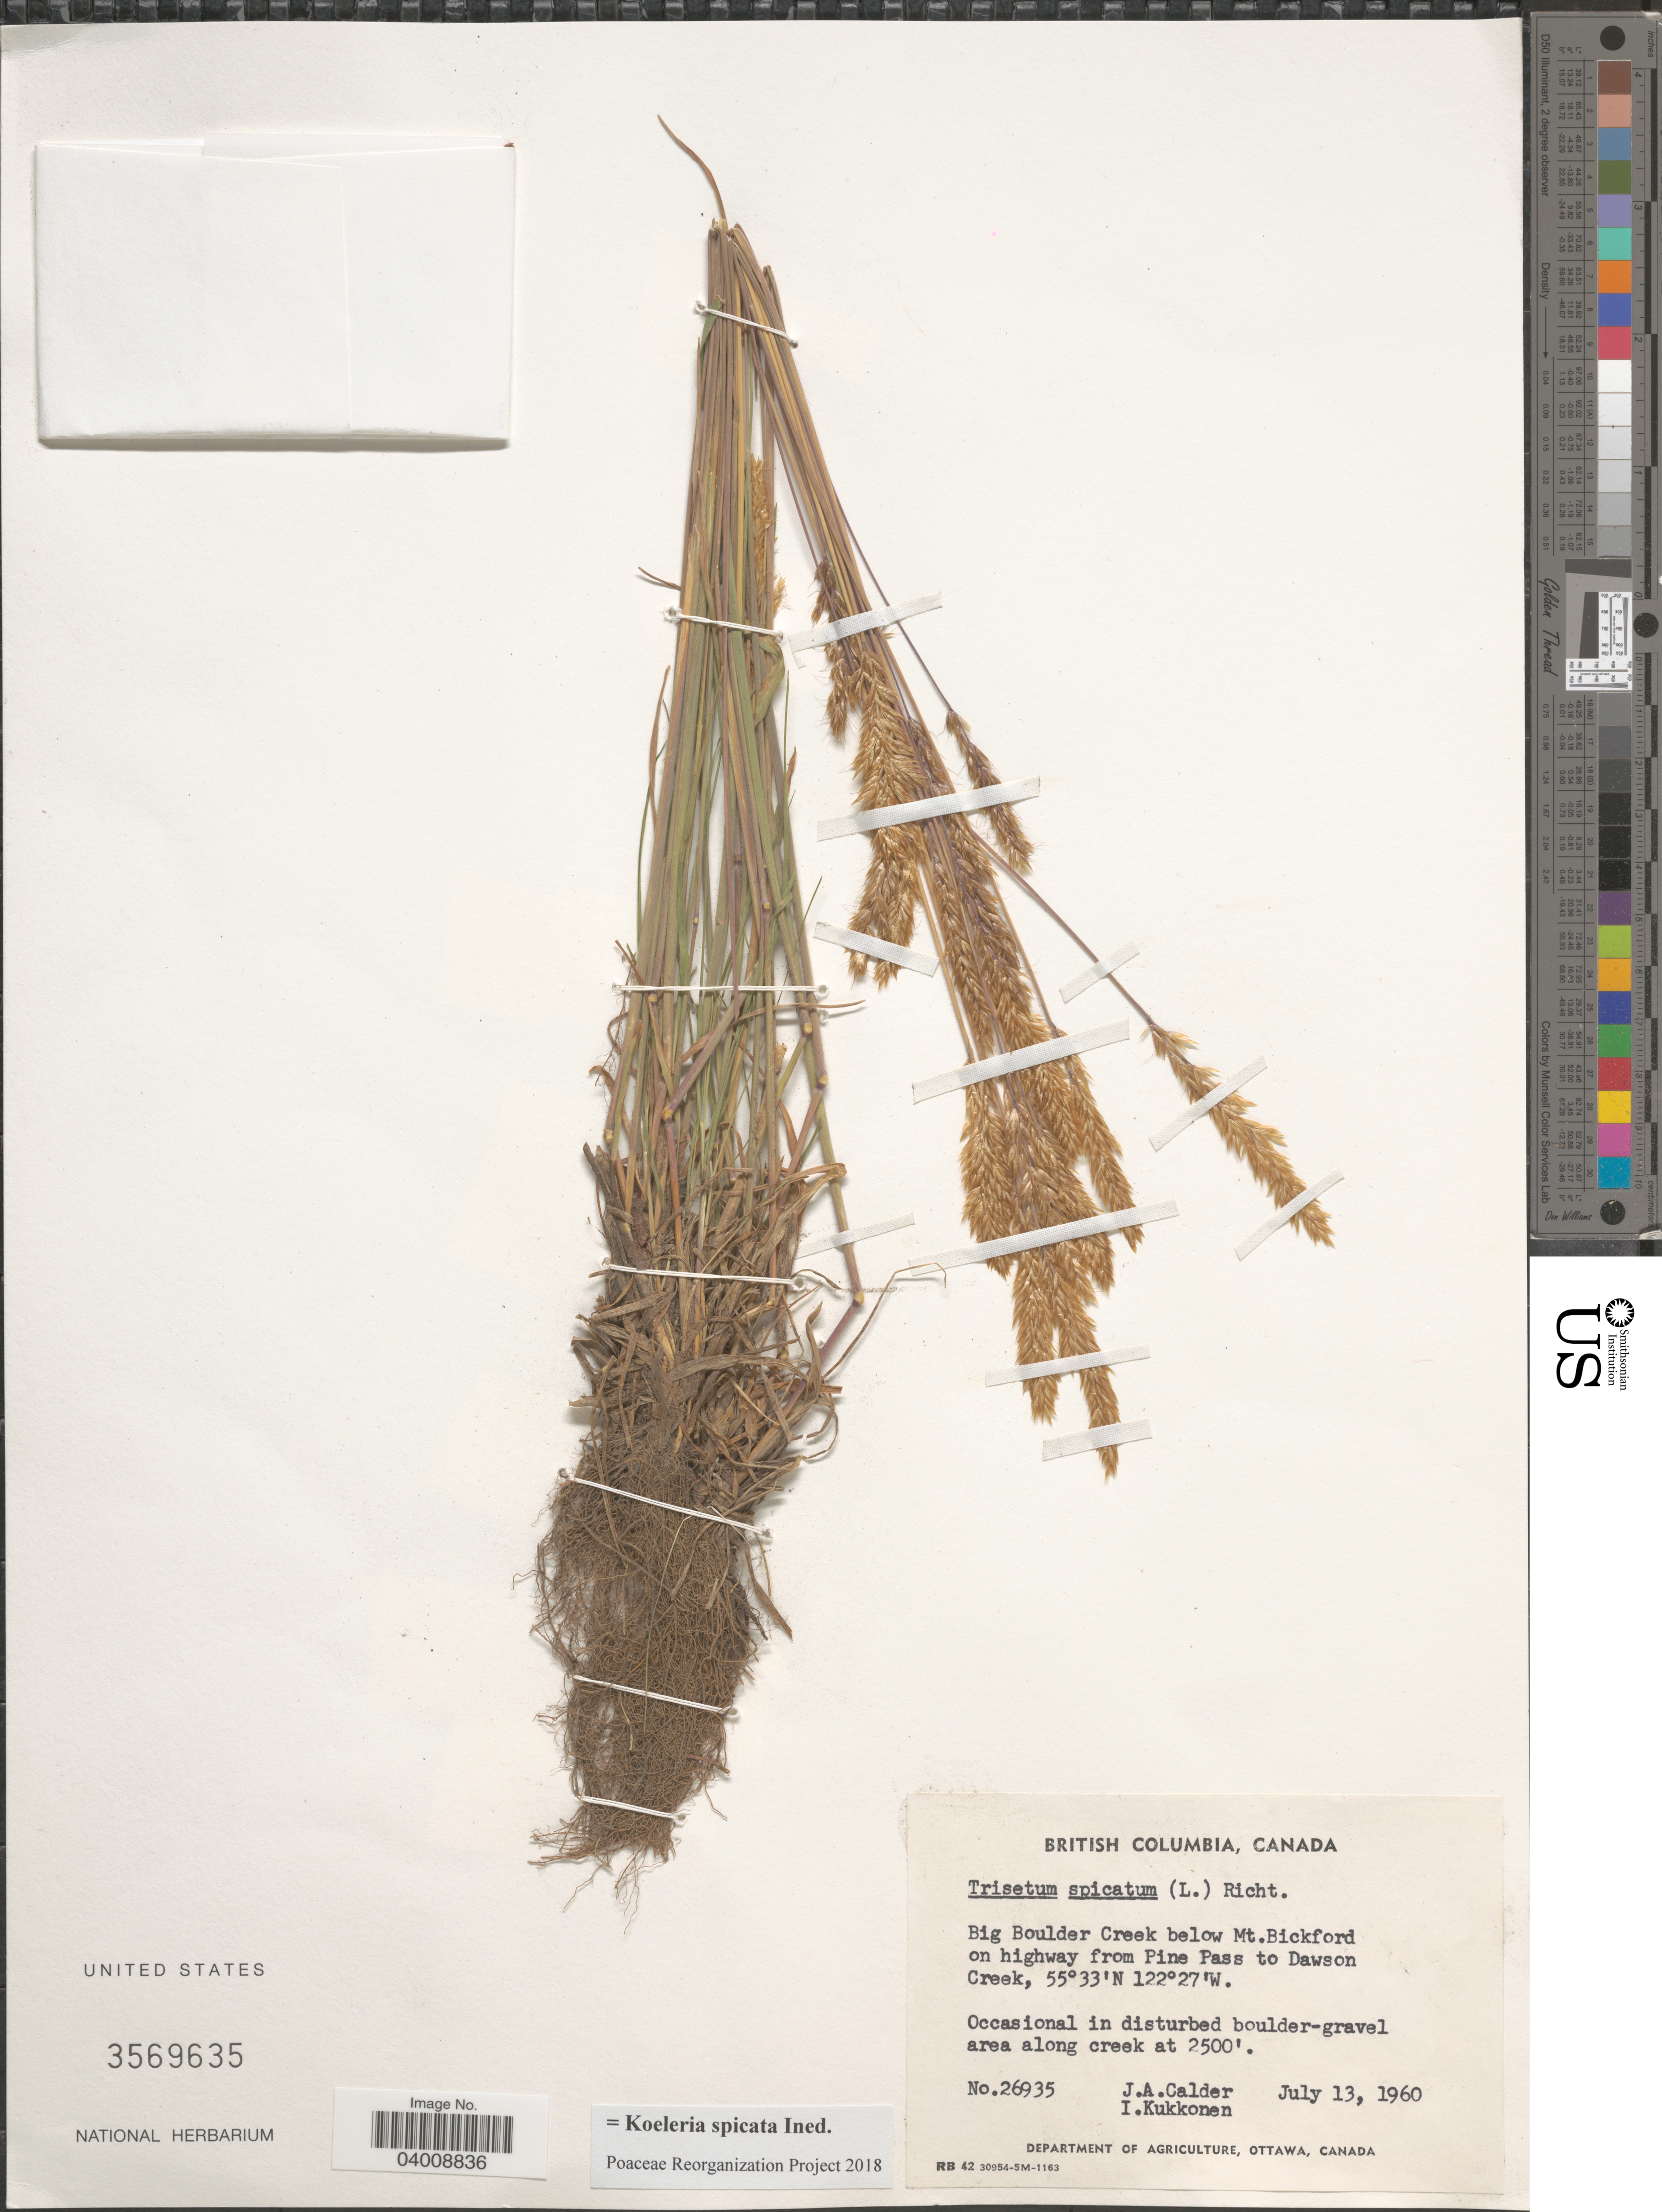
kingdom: Plantae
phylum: Tracheophyta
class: Liliopsida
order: Poales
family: Poaceae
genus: Koeleria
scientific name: Koeleria spicata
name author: (L.) Barberá et al.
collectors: J. A. Calder & I. Kukkonen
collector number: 26935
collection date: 1960-07-13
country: Canada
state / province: British Columbia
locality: Big Boulder Creek below Mt. Bickford on highway from Pine Pass to Dawson Creek.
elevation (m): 762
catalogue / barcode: US 3569635